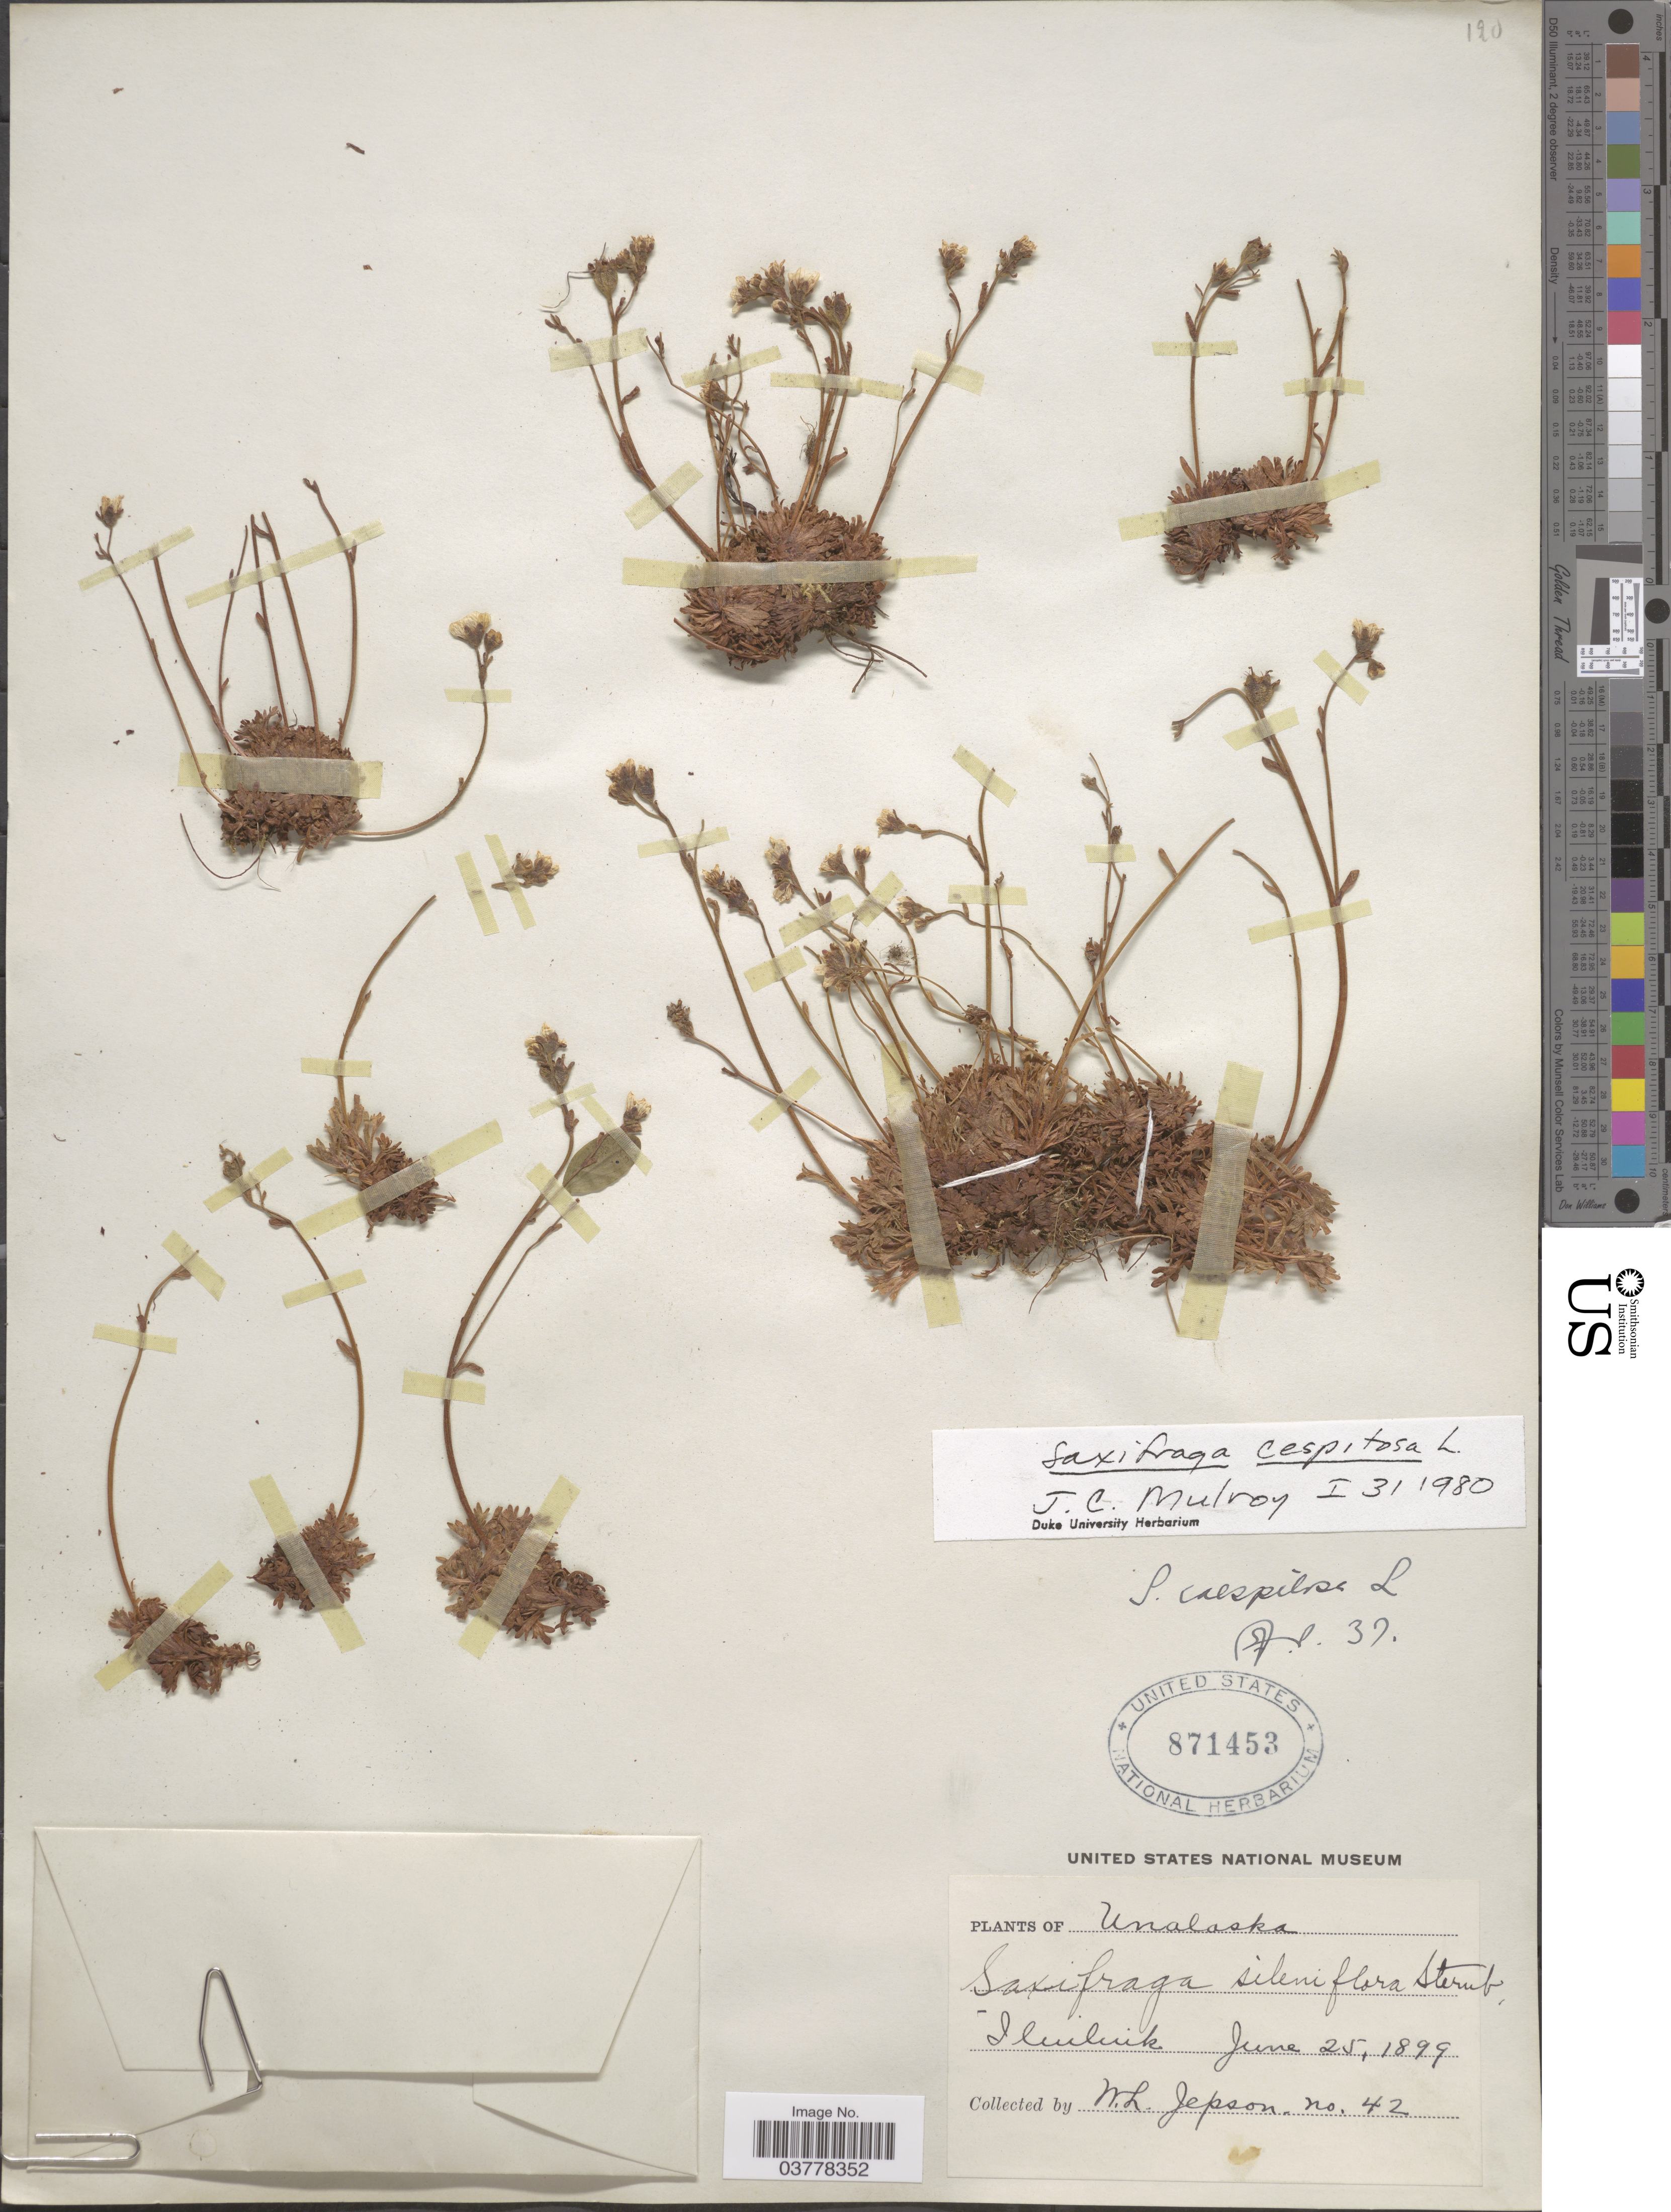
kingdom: Plantae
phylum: Tracheophyta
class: Magnoliopsida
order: Saxifragales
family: Saxifragaceae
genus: Saxifraga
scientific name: Saxifraga caespitosa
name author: L.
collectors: W. L. Jepson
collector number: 42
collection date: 1899-06-25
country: United States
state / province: Alaska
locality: Unalaska. Iliuliuk.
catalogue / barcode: US 871453